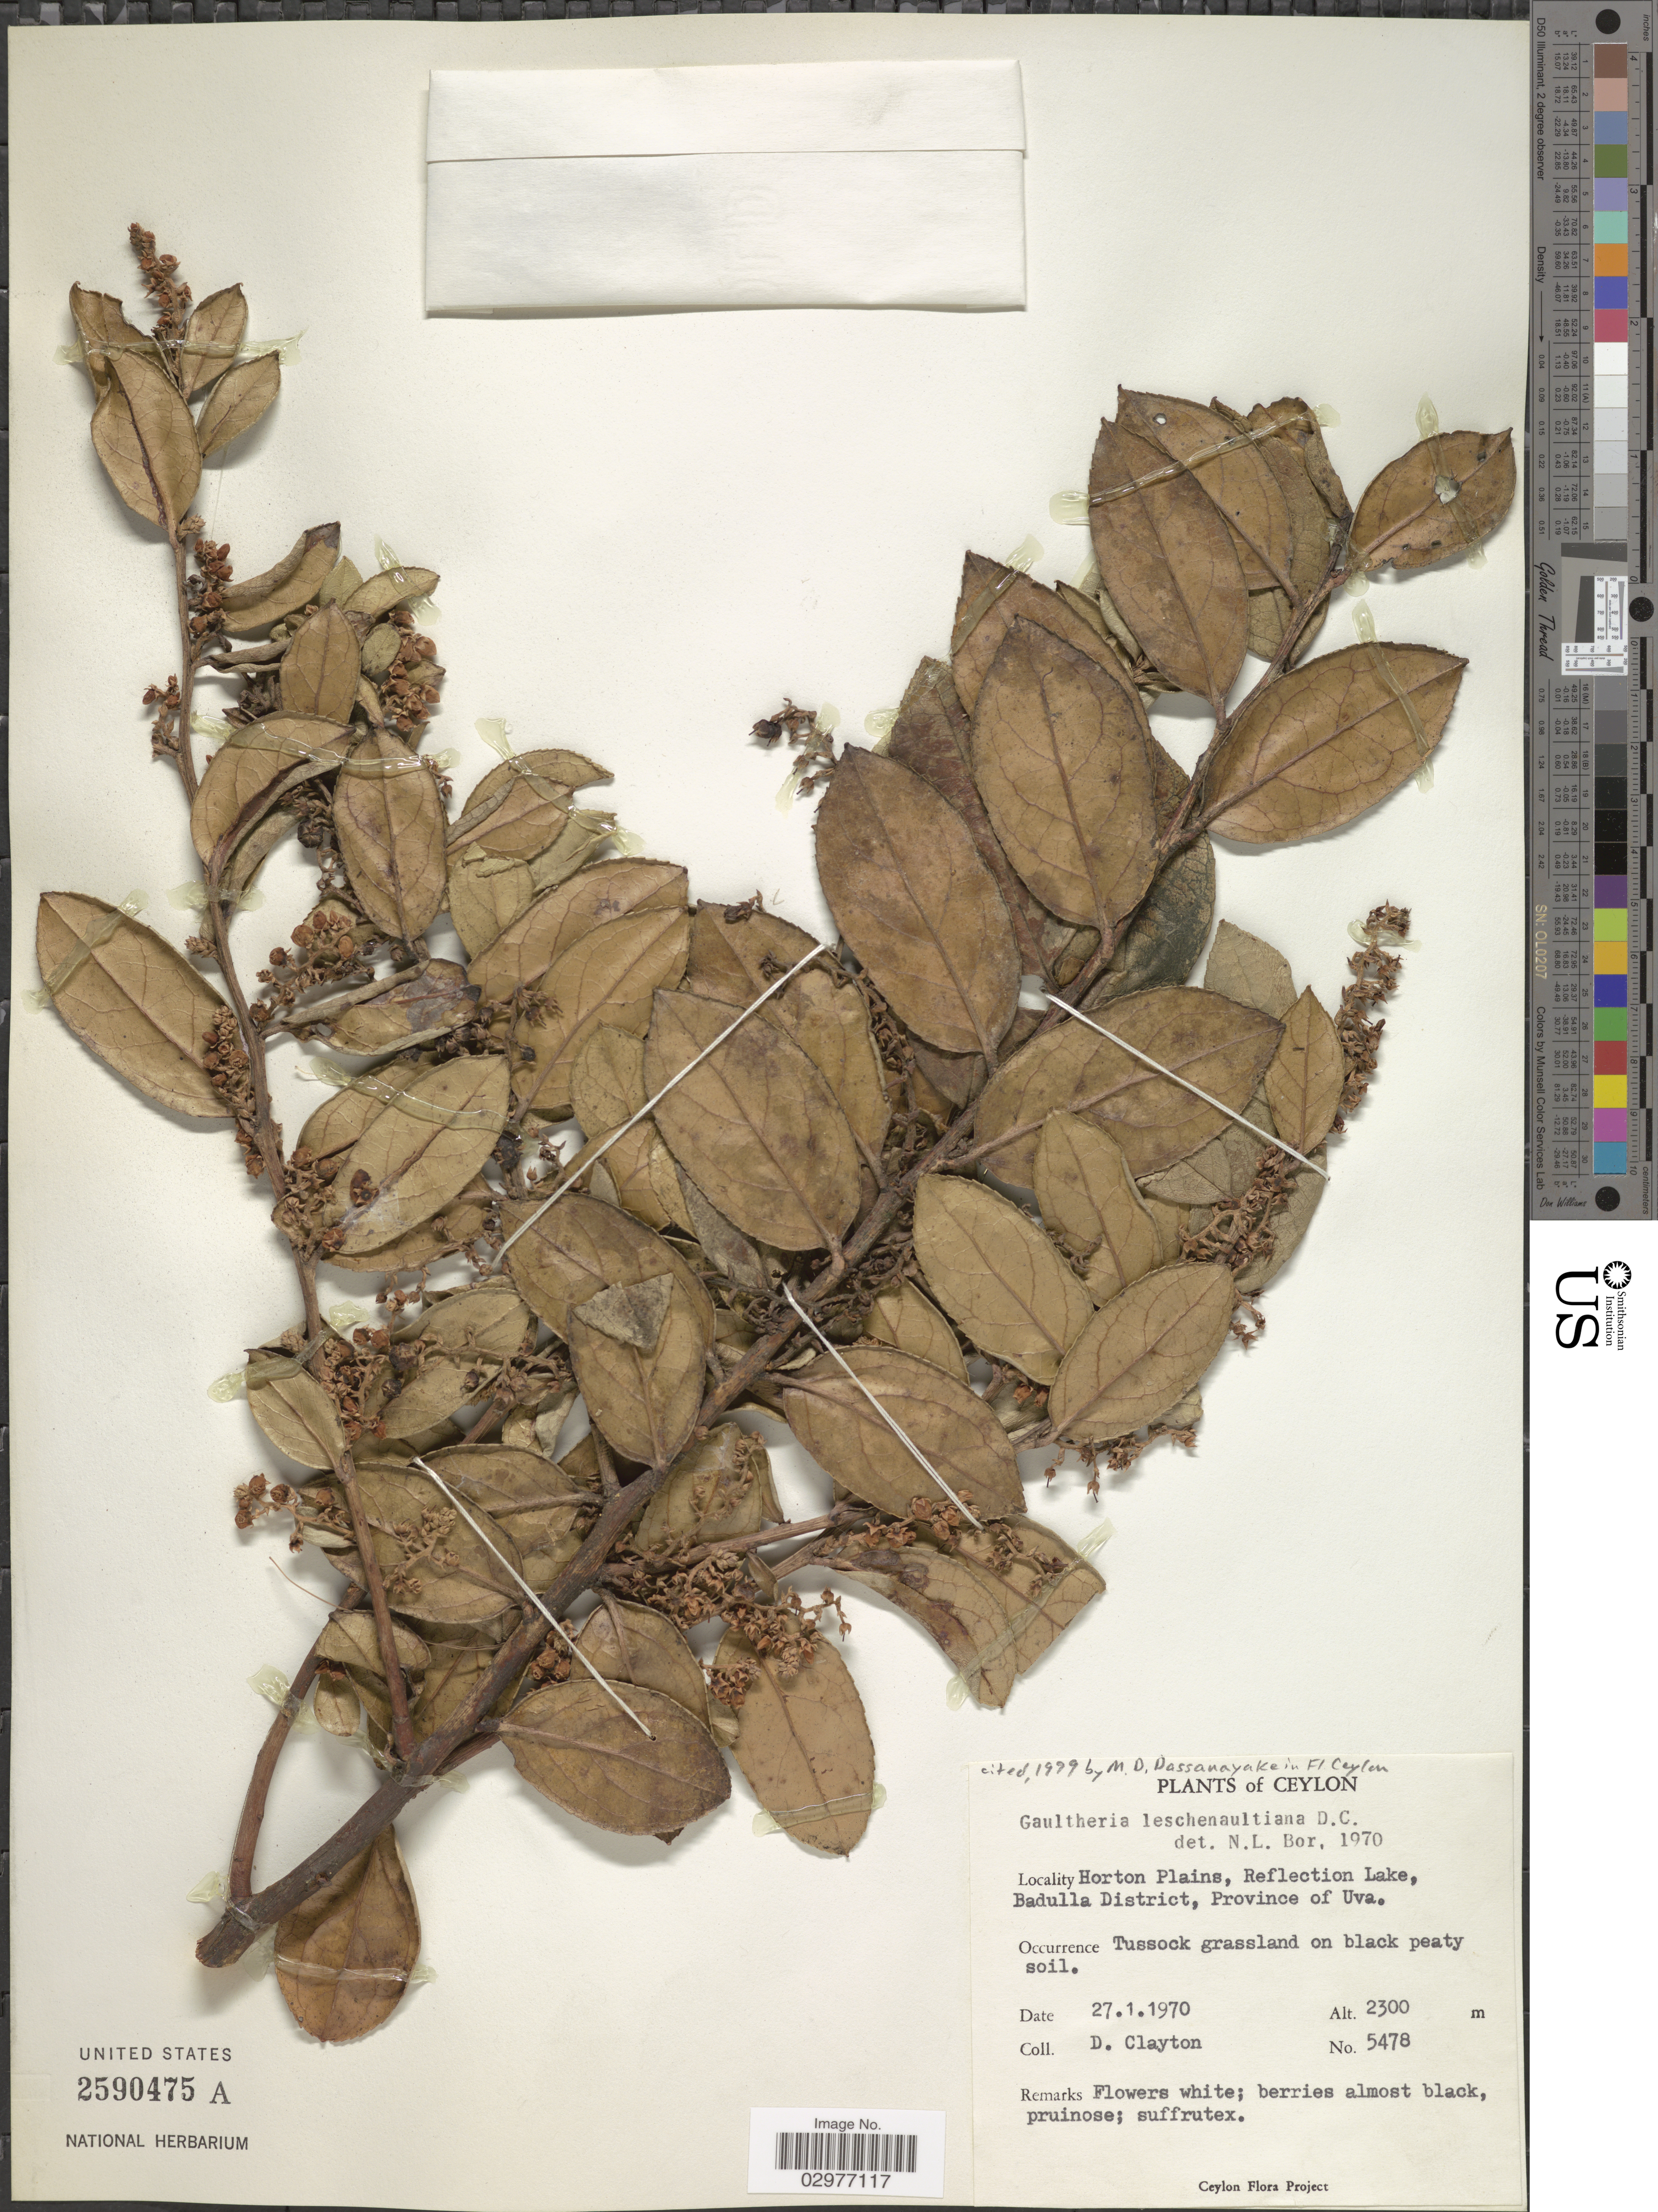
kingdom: Plantae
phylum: Tracheophyta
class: Magnoliopsida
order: Ericales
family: Ericaceae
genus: Gaultheria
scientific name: Gaultheria leschenaultii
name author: DC.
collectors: D. Clayton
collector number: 5478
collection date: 1970-01-27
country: Sri Lanka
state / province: Uva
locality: Ceylon. Horton Plains, Reflecetion Lake, Badulla District.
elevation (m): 2300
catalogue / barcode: US 2590475A